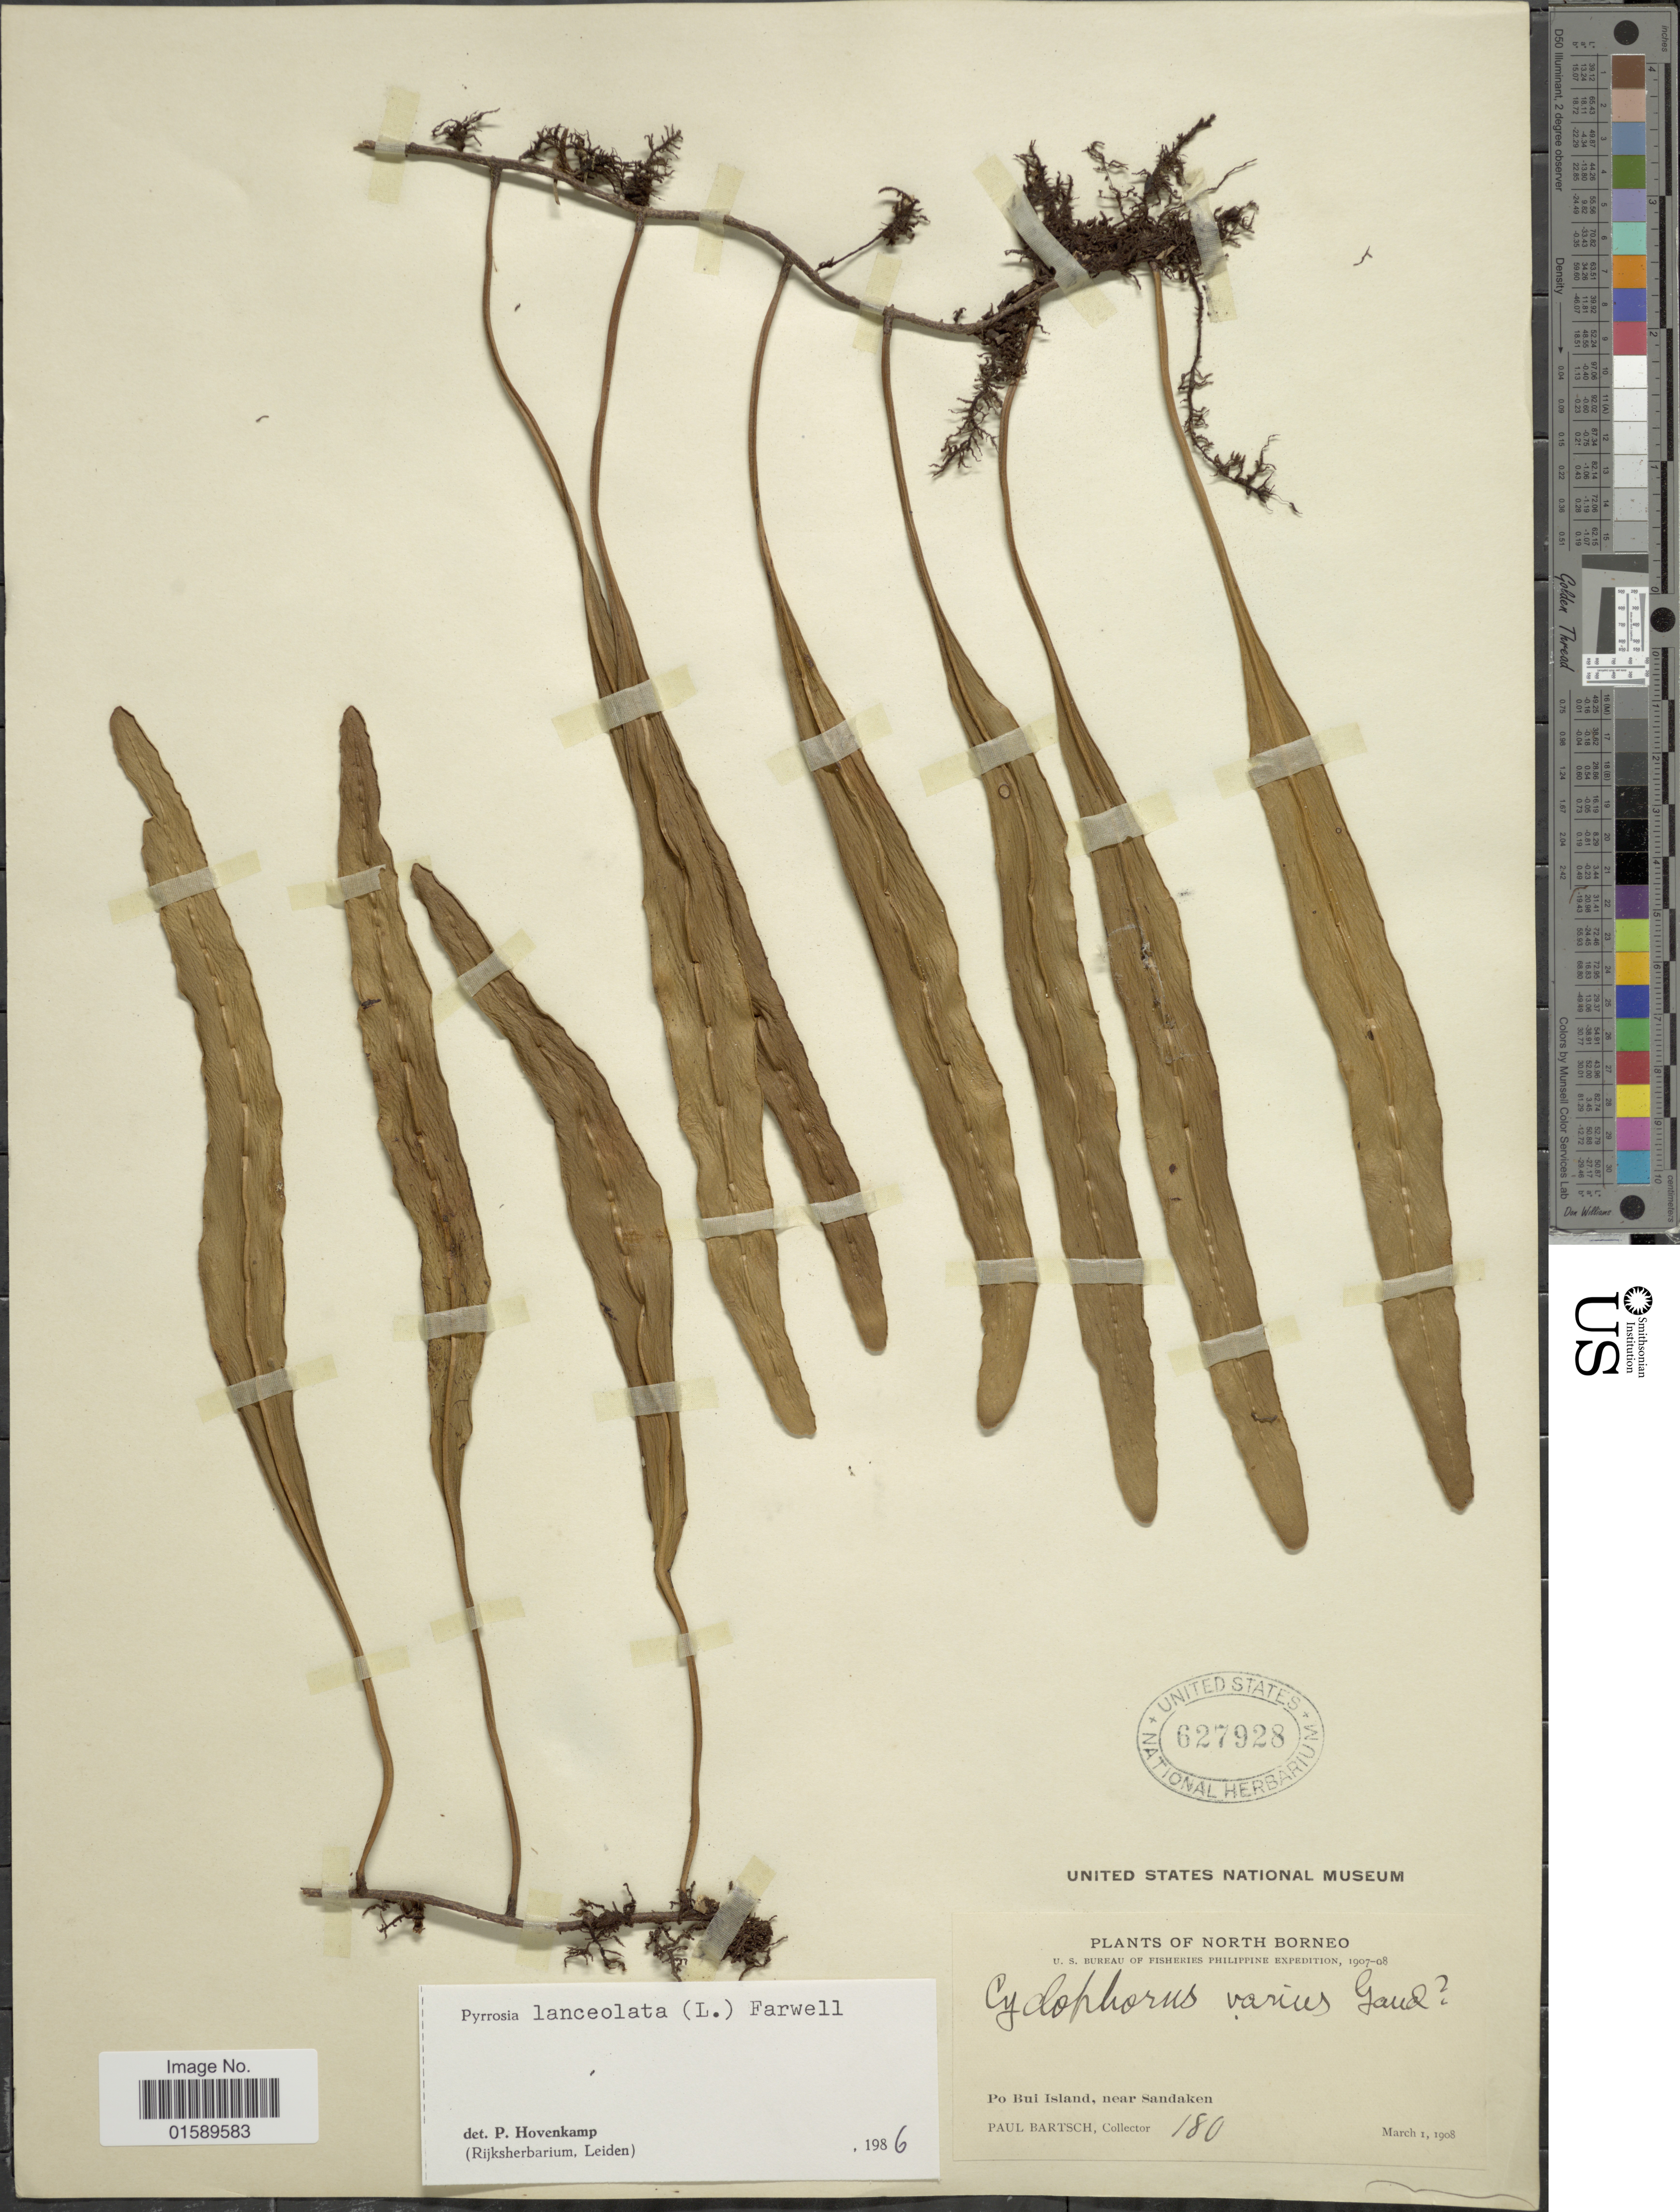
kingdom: Plantae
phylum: Tracheophyta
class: Polypodiopsida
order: Polypodiales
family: Polypodiaceae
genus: Pyrrosia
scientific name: Pyrrosia lanceolata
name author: (L.) Farw.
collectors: P. Bartsch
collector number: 180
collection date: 1908-03-01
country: Malaysia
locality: North Borneo, Po Bui Island, near Sandaken.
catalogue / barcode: US 627928